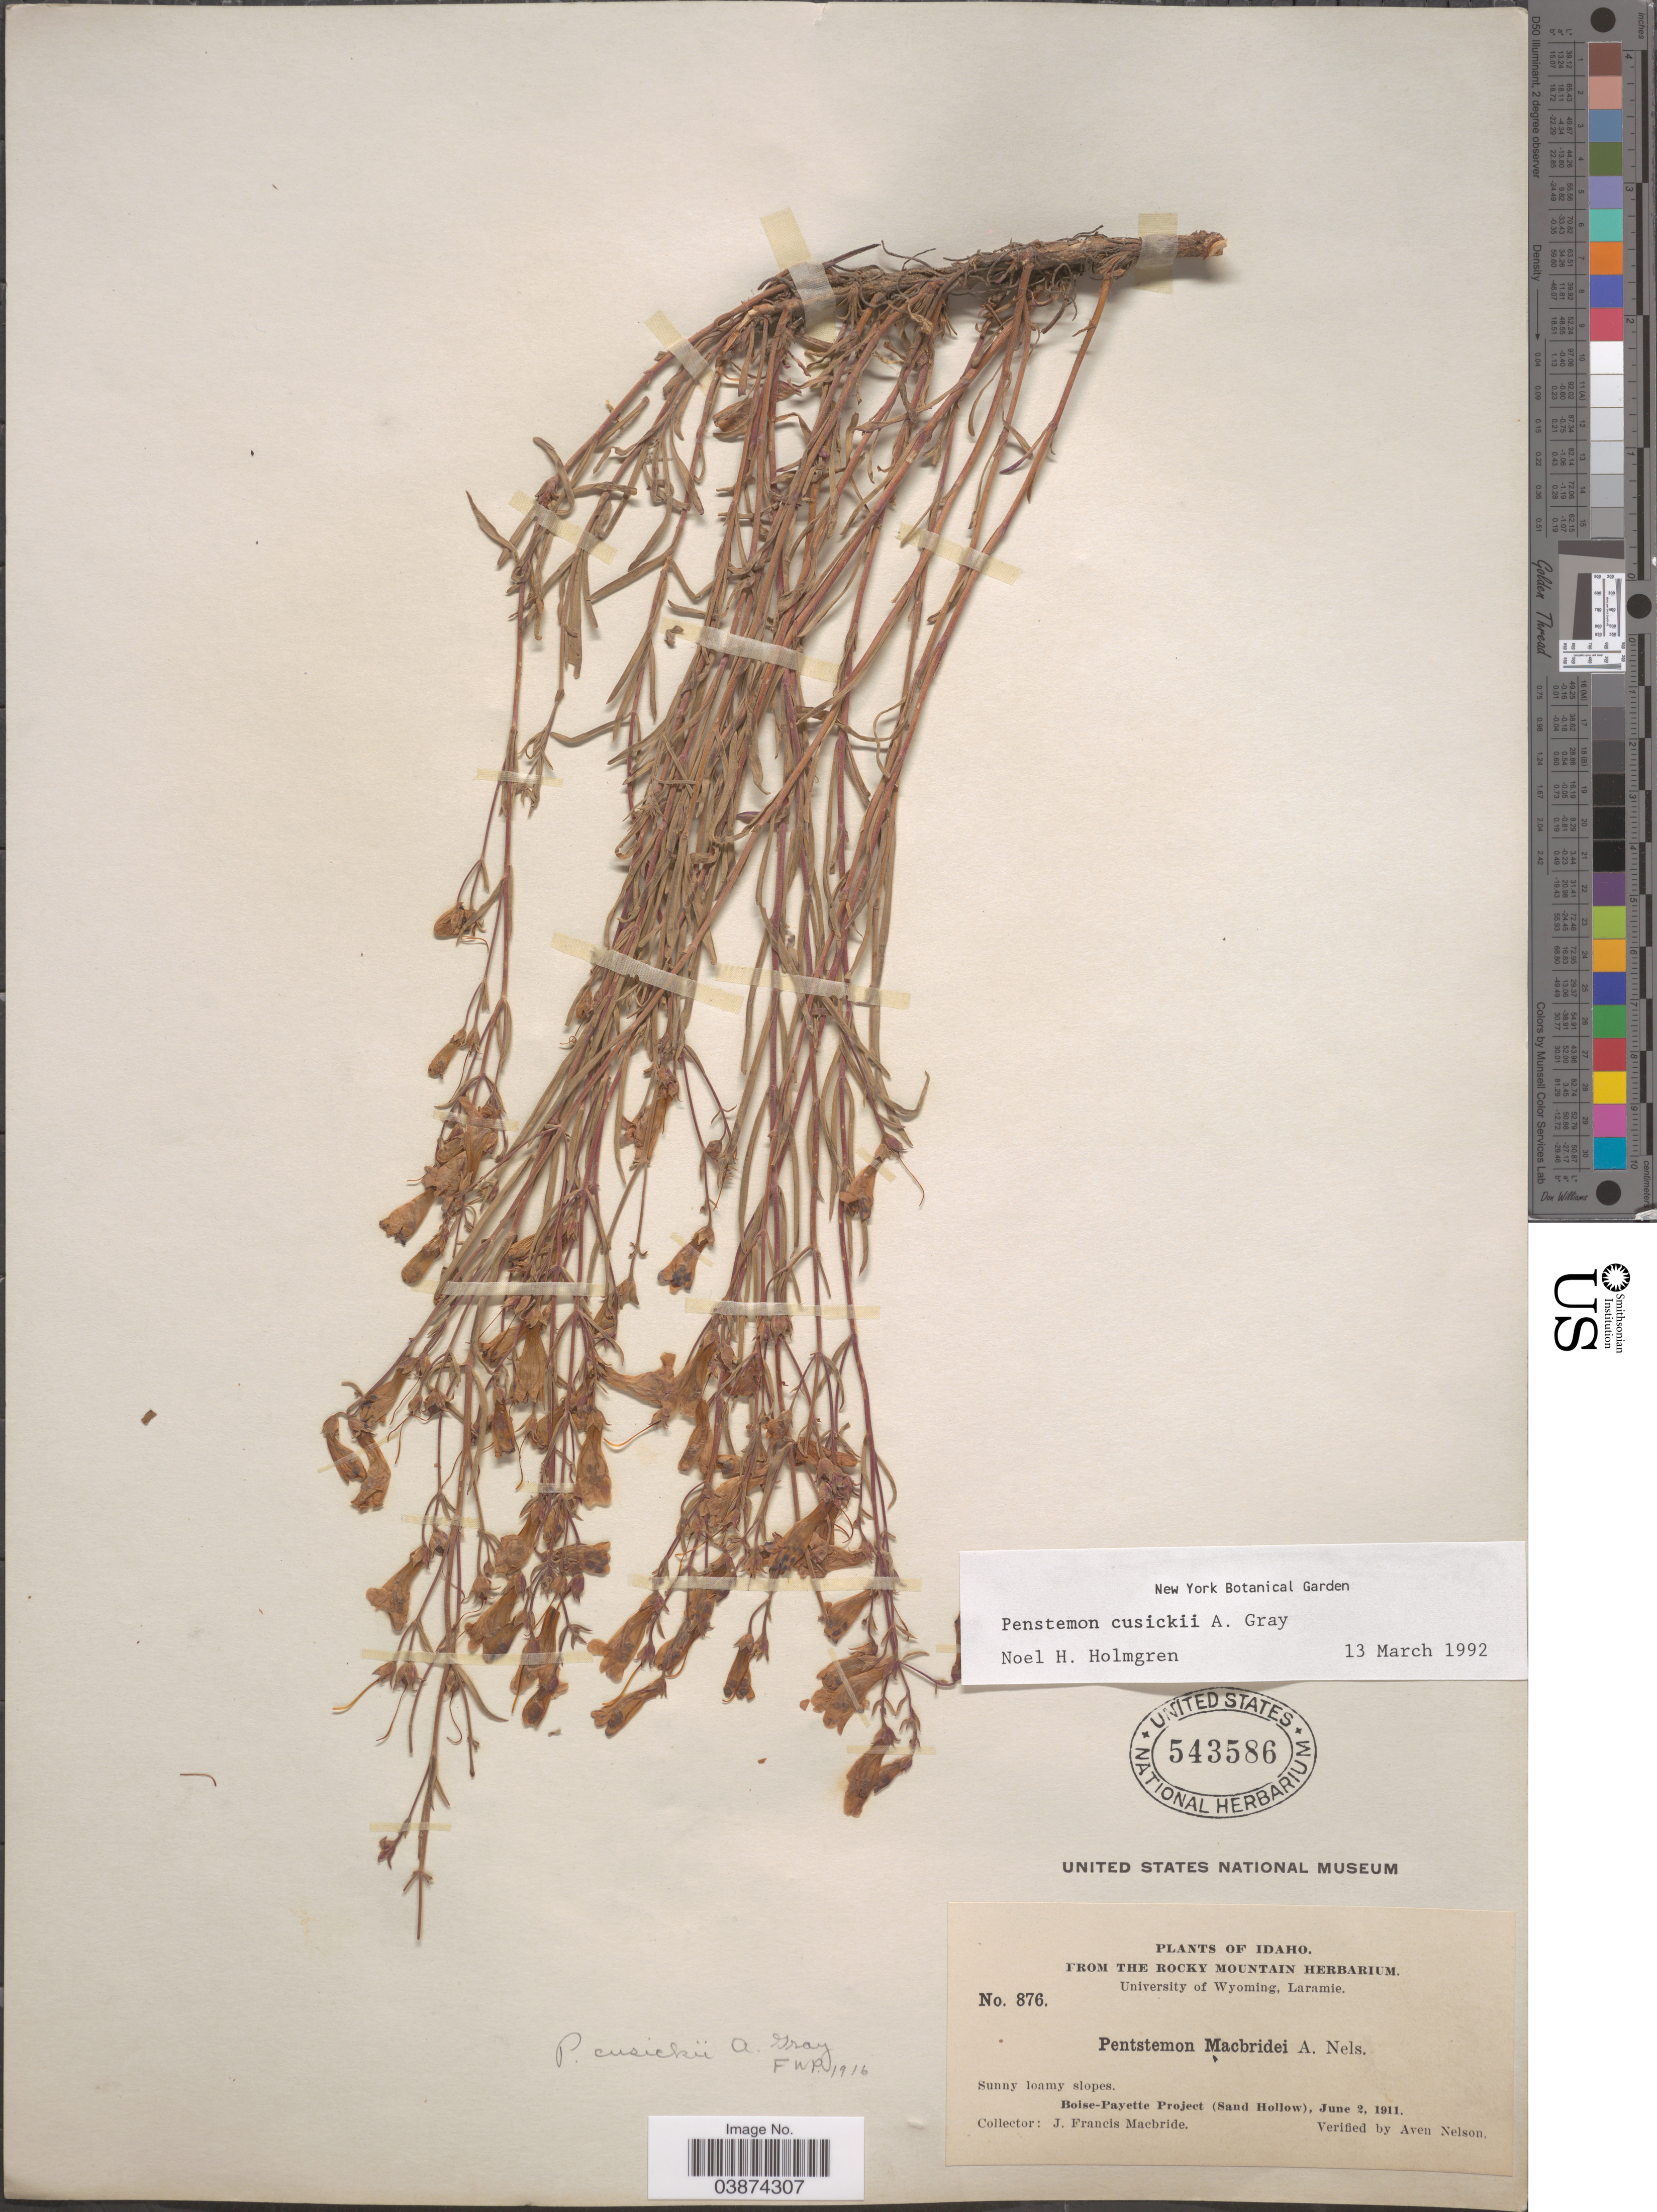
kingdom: Plantae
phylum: Tracheophyta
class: Magnoliopsida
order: Lamiales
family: Plantaginaceae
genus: Penstemon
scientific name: Penstemon cusickii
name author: A. Gray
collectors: J. F. Macbride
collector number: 876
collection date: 1911-06-02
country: United States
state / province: Idaho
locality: Boise-Payette Project (Sand Hollow).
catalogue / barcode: US 543586